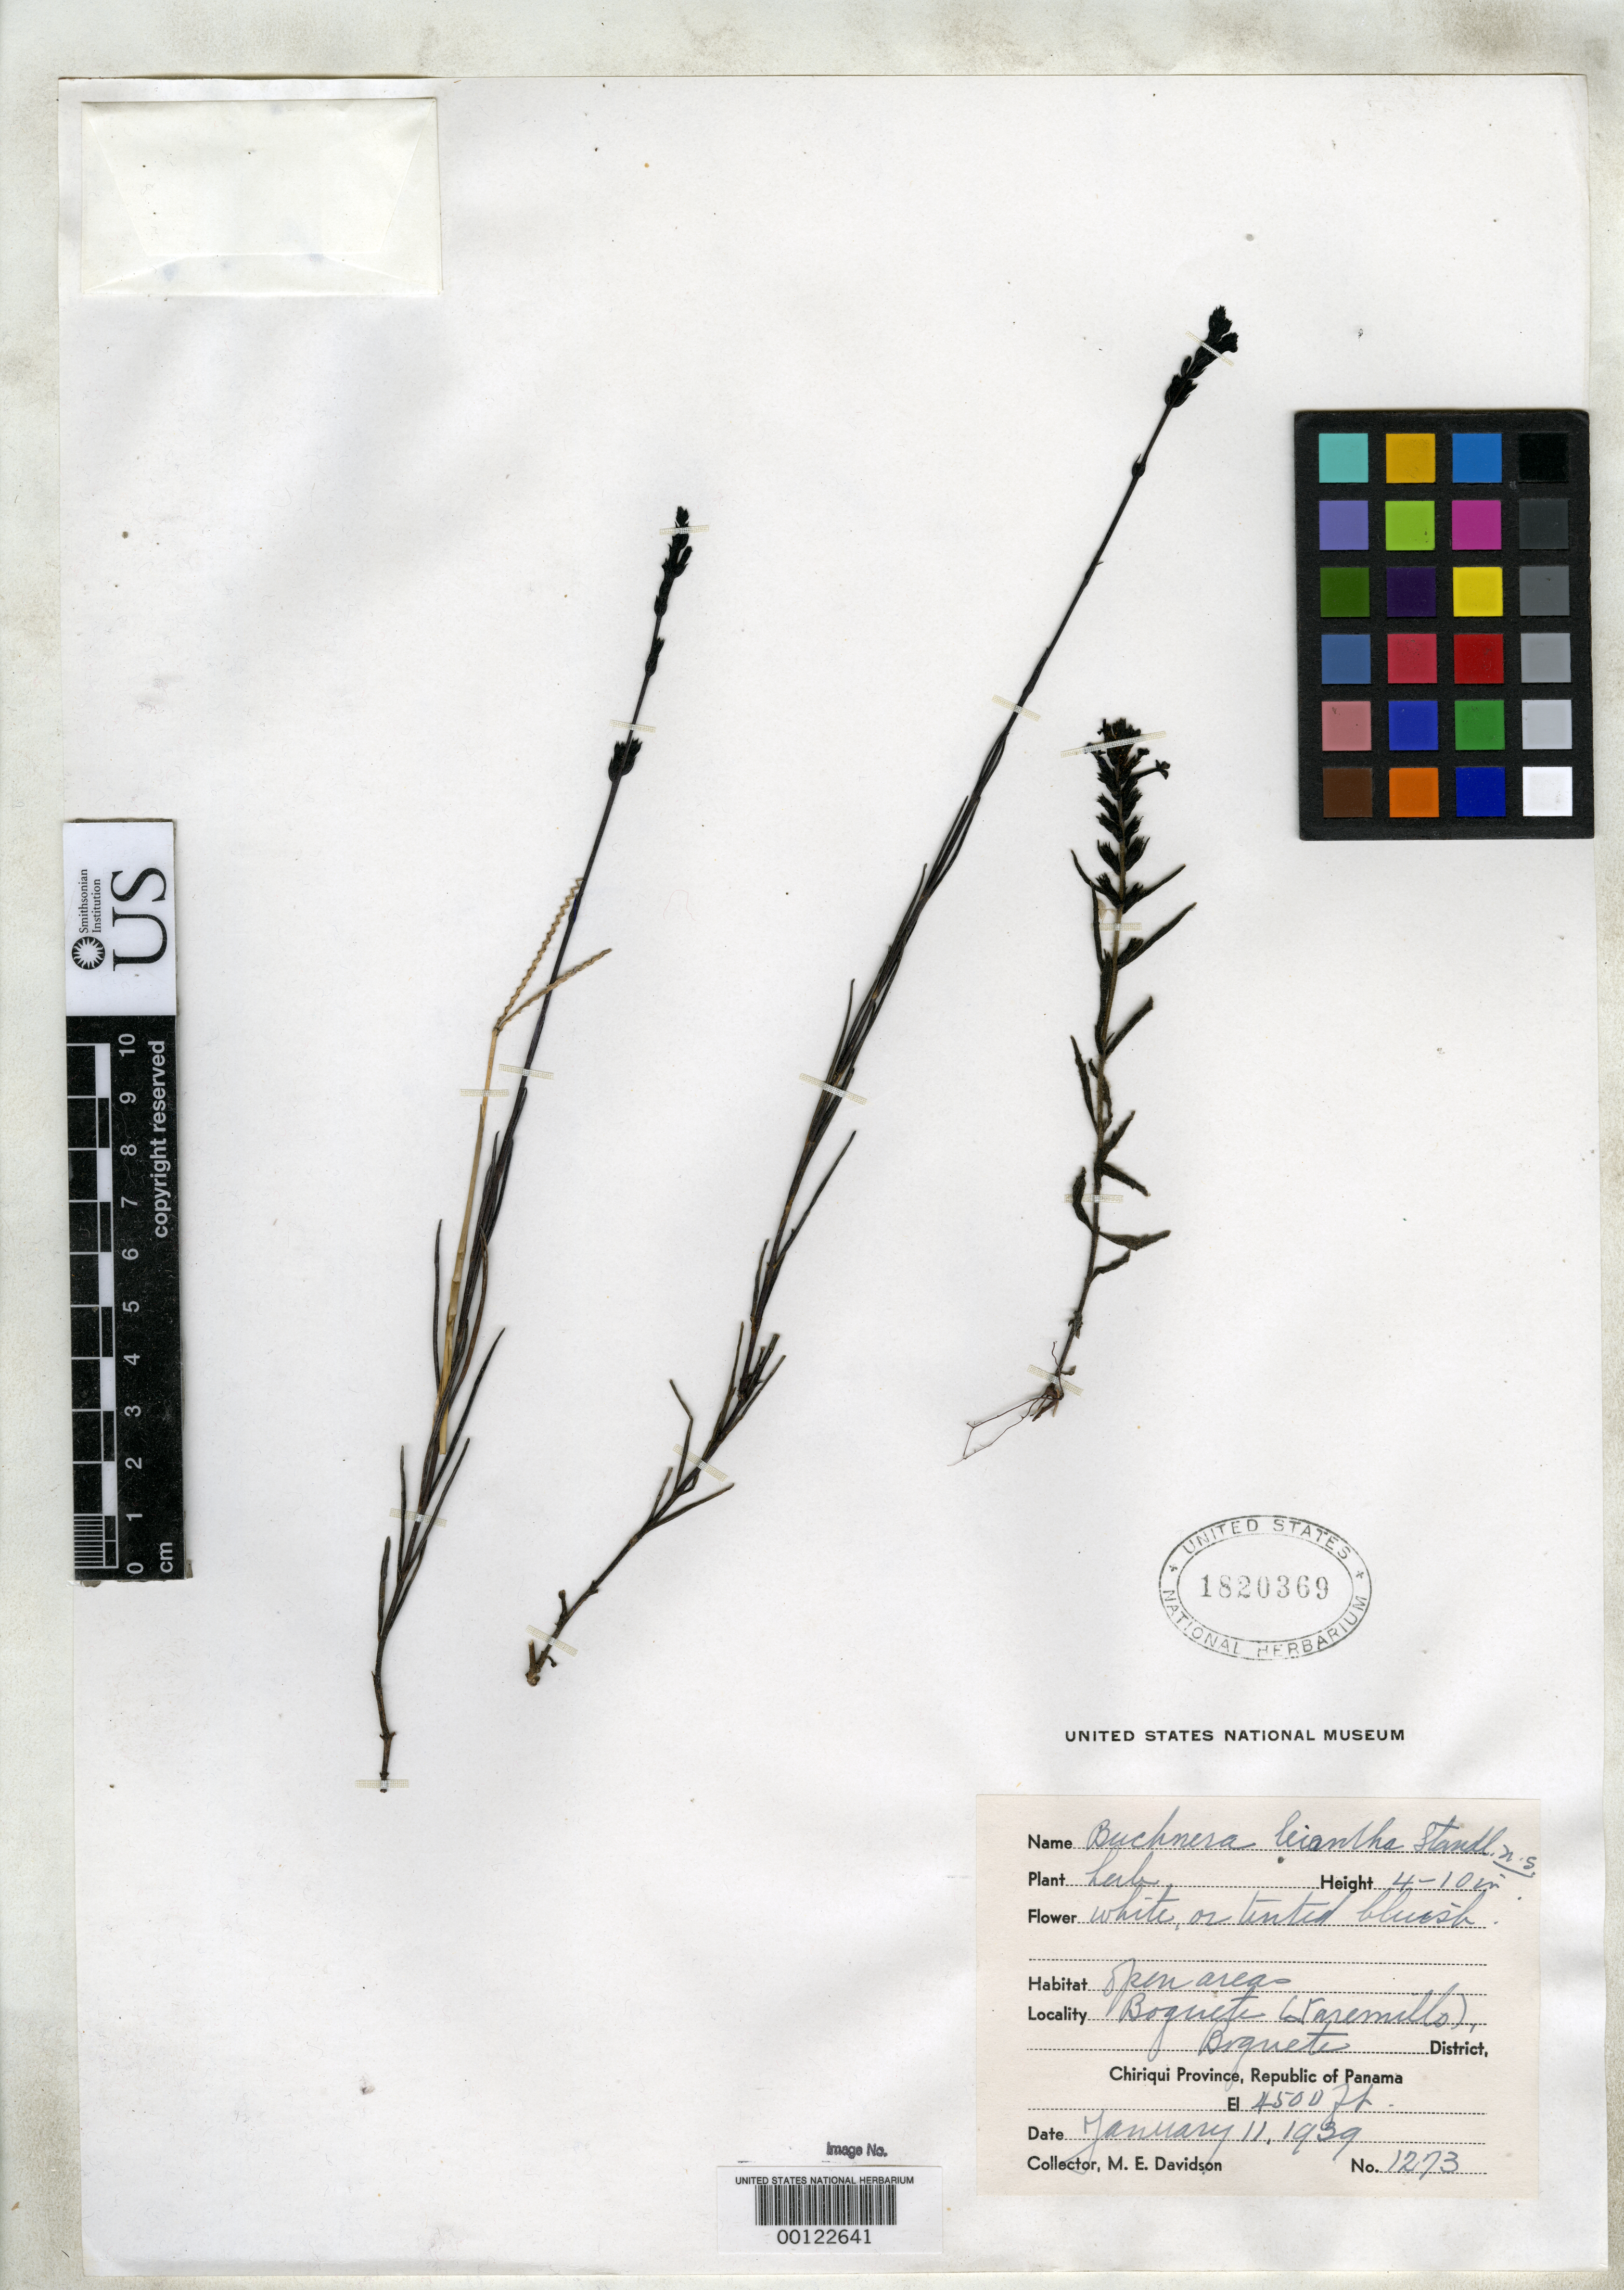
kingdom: Plantae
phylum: Tracheophyta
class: Magnoliopsida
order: Lamiales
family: Orobanchaceae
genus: Buchnera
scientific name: Buchnera leiantha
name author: Standl.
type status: Isotype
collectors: M. Terry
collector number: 1273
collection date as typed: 11 Jan 1939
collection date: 1939-01-11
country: Panama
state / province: Chiriquí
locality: Boquete.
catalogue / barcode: US 1820369